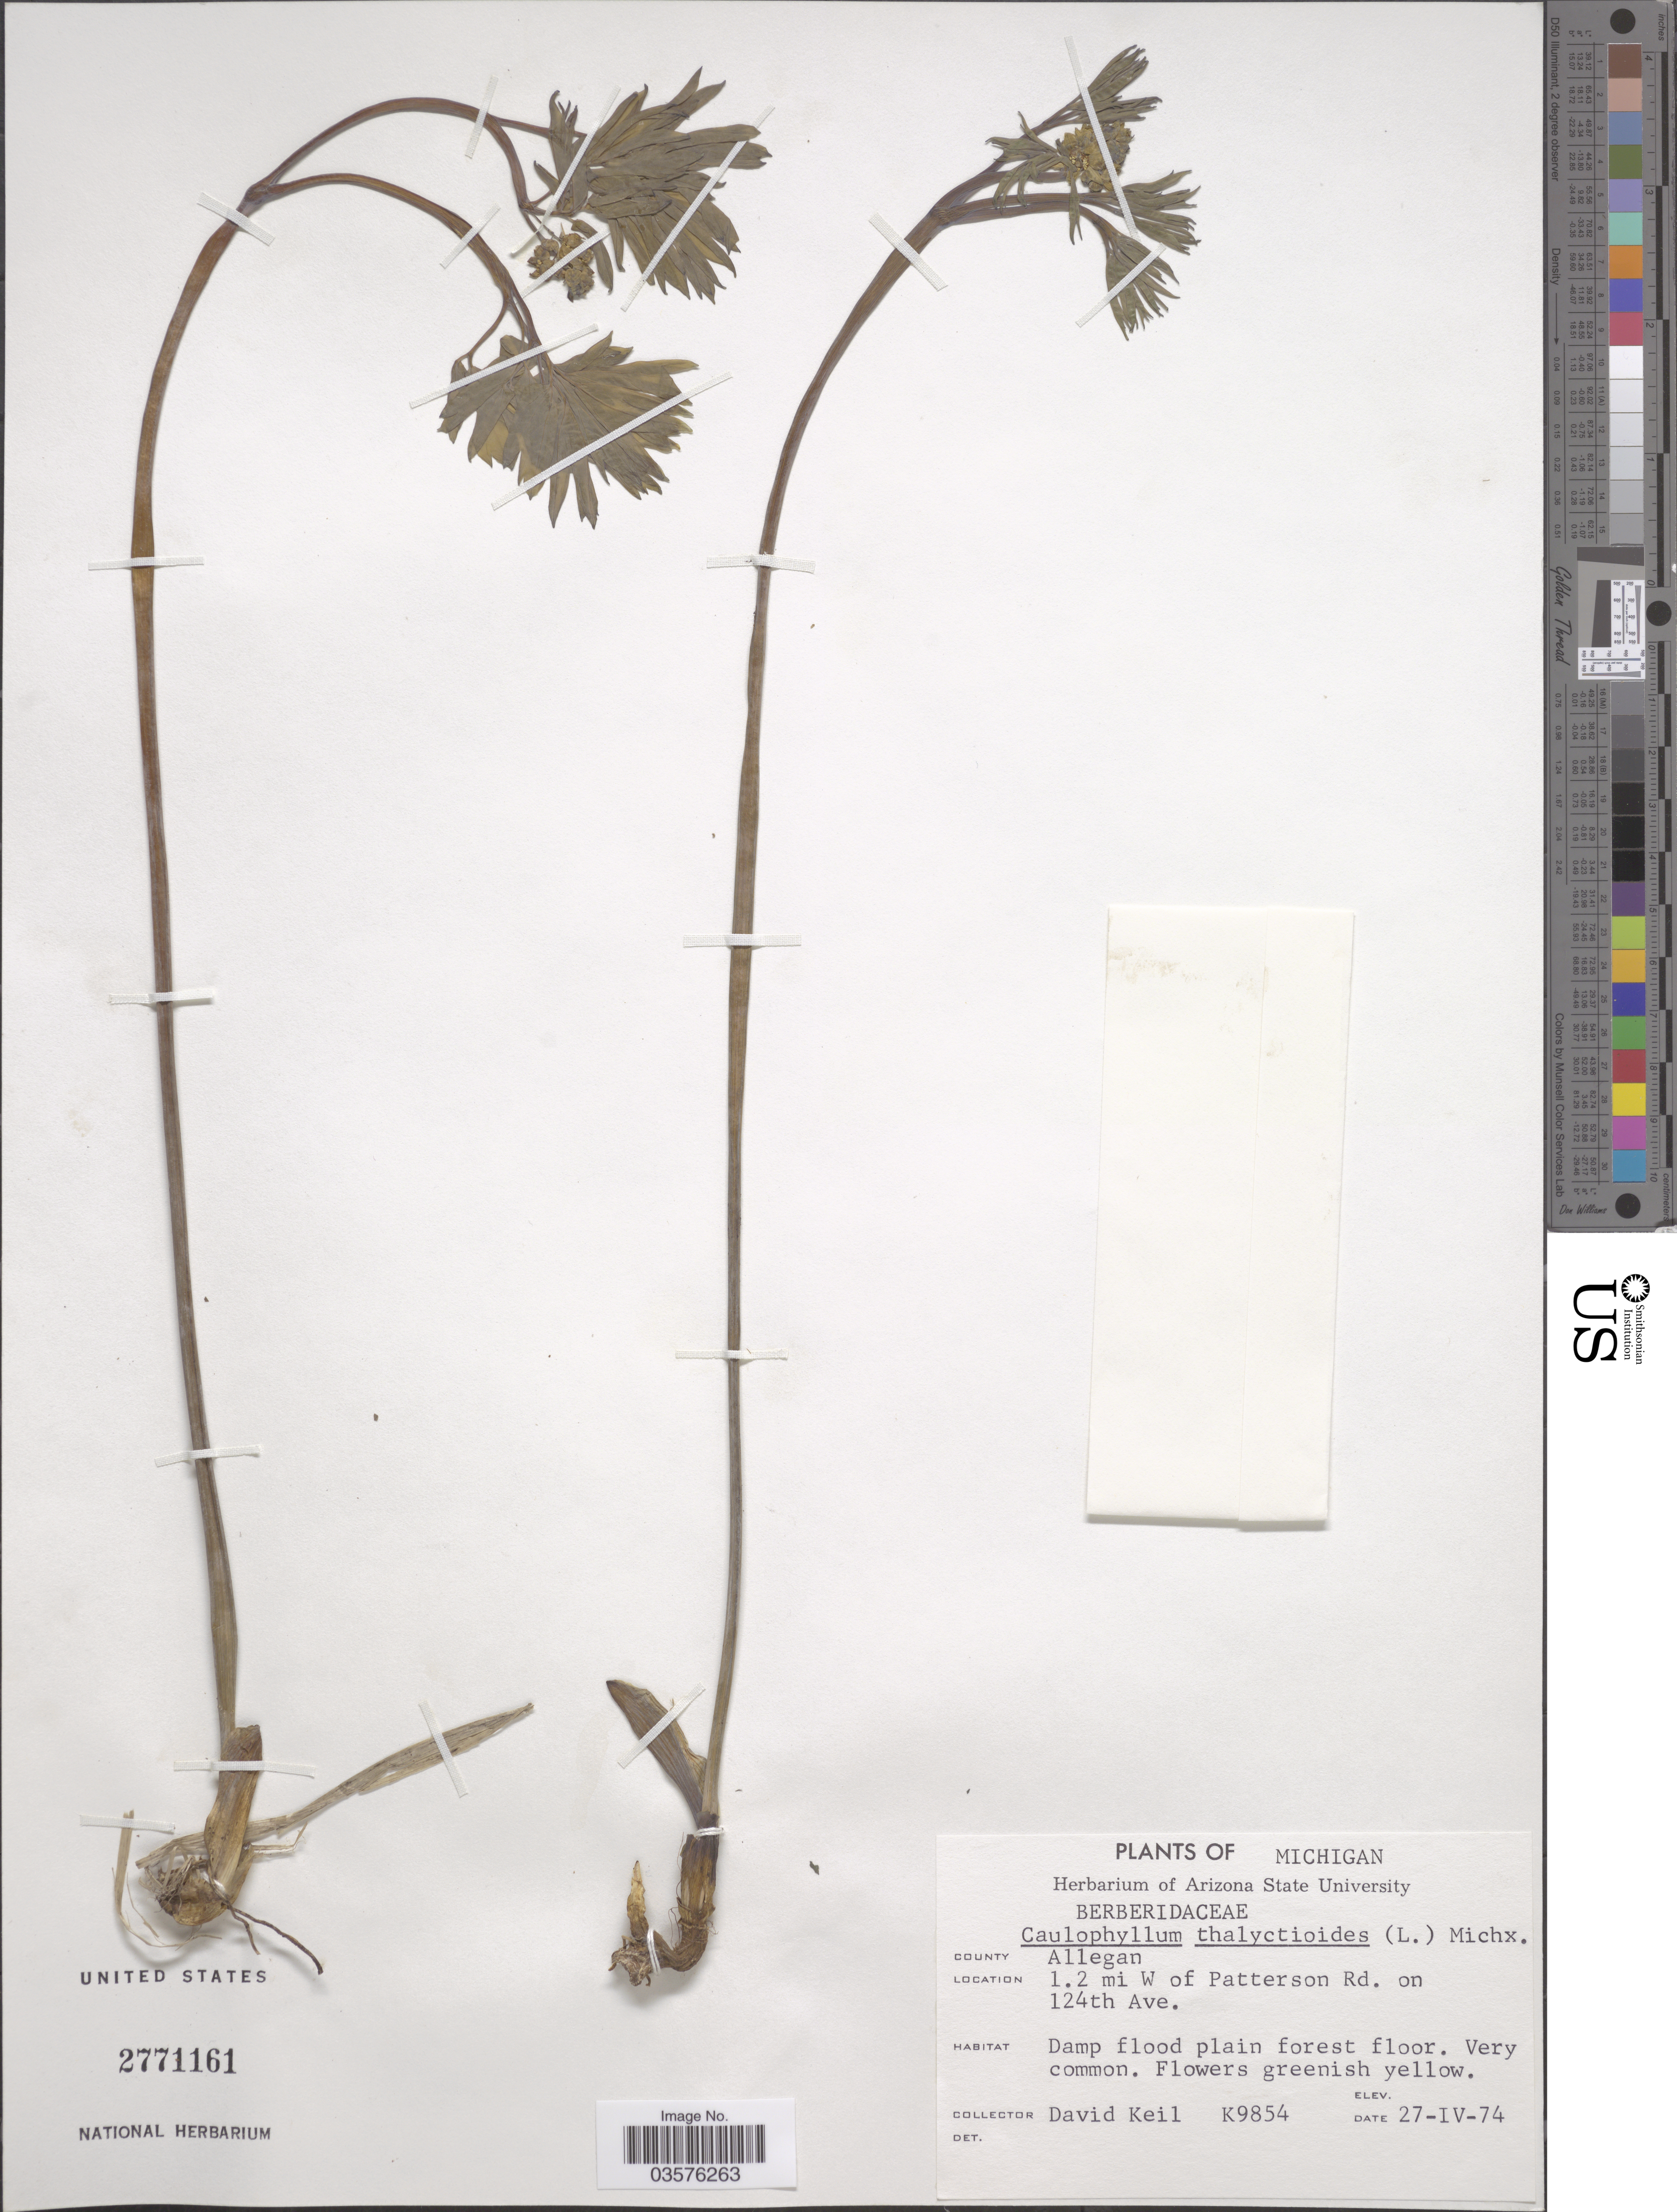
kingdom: Plantae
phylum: Tracheophyta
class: Magnoliopsida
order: Ranunculales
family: Berberidaceae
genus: Caulophyllum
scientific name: Caulophyllum thalictroides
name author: (L.) Michx.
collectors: D. J. Keil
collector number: K9854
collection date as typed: Transcribed d/m/y: 27/4/74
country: United States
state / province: Michigan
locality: County Allegan, 1.2 mi W of Patterson Rd. on 124th Ave.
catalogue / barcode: US 2771161